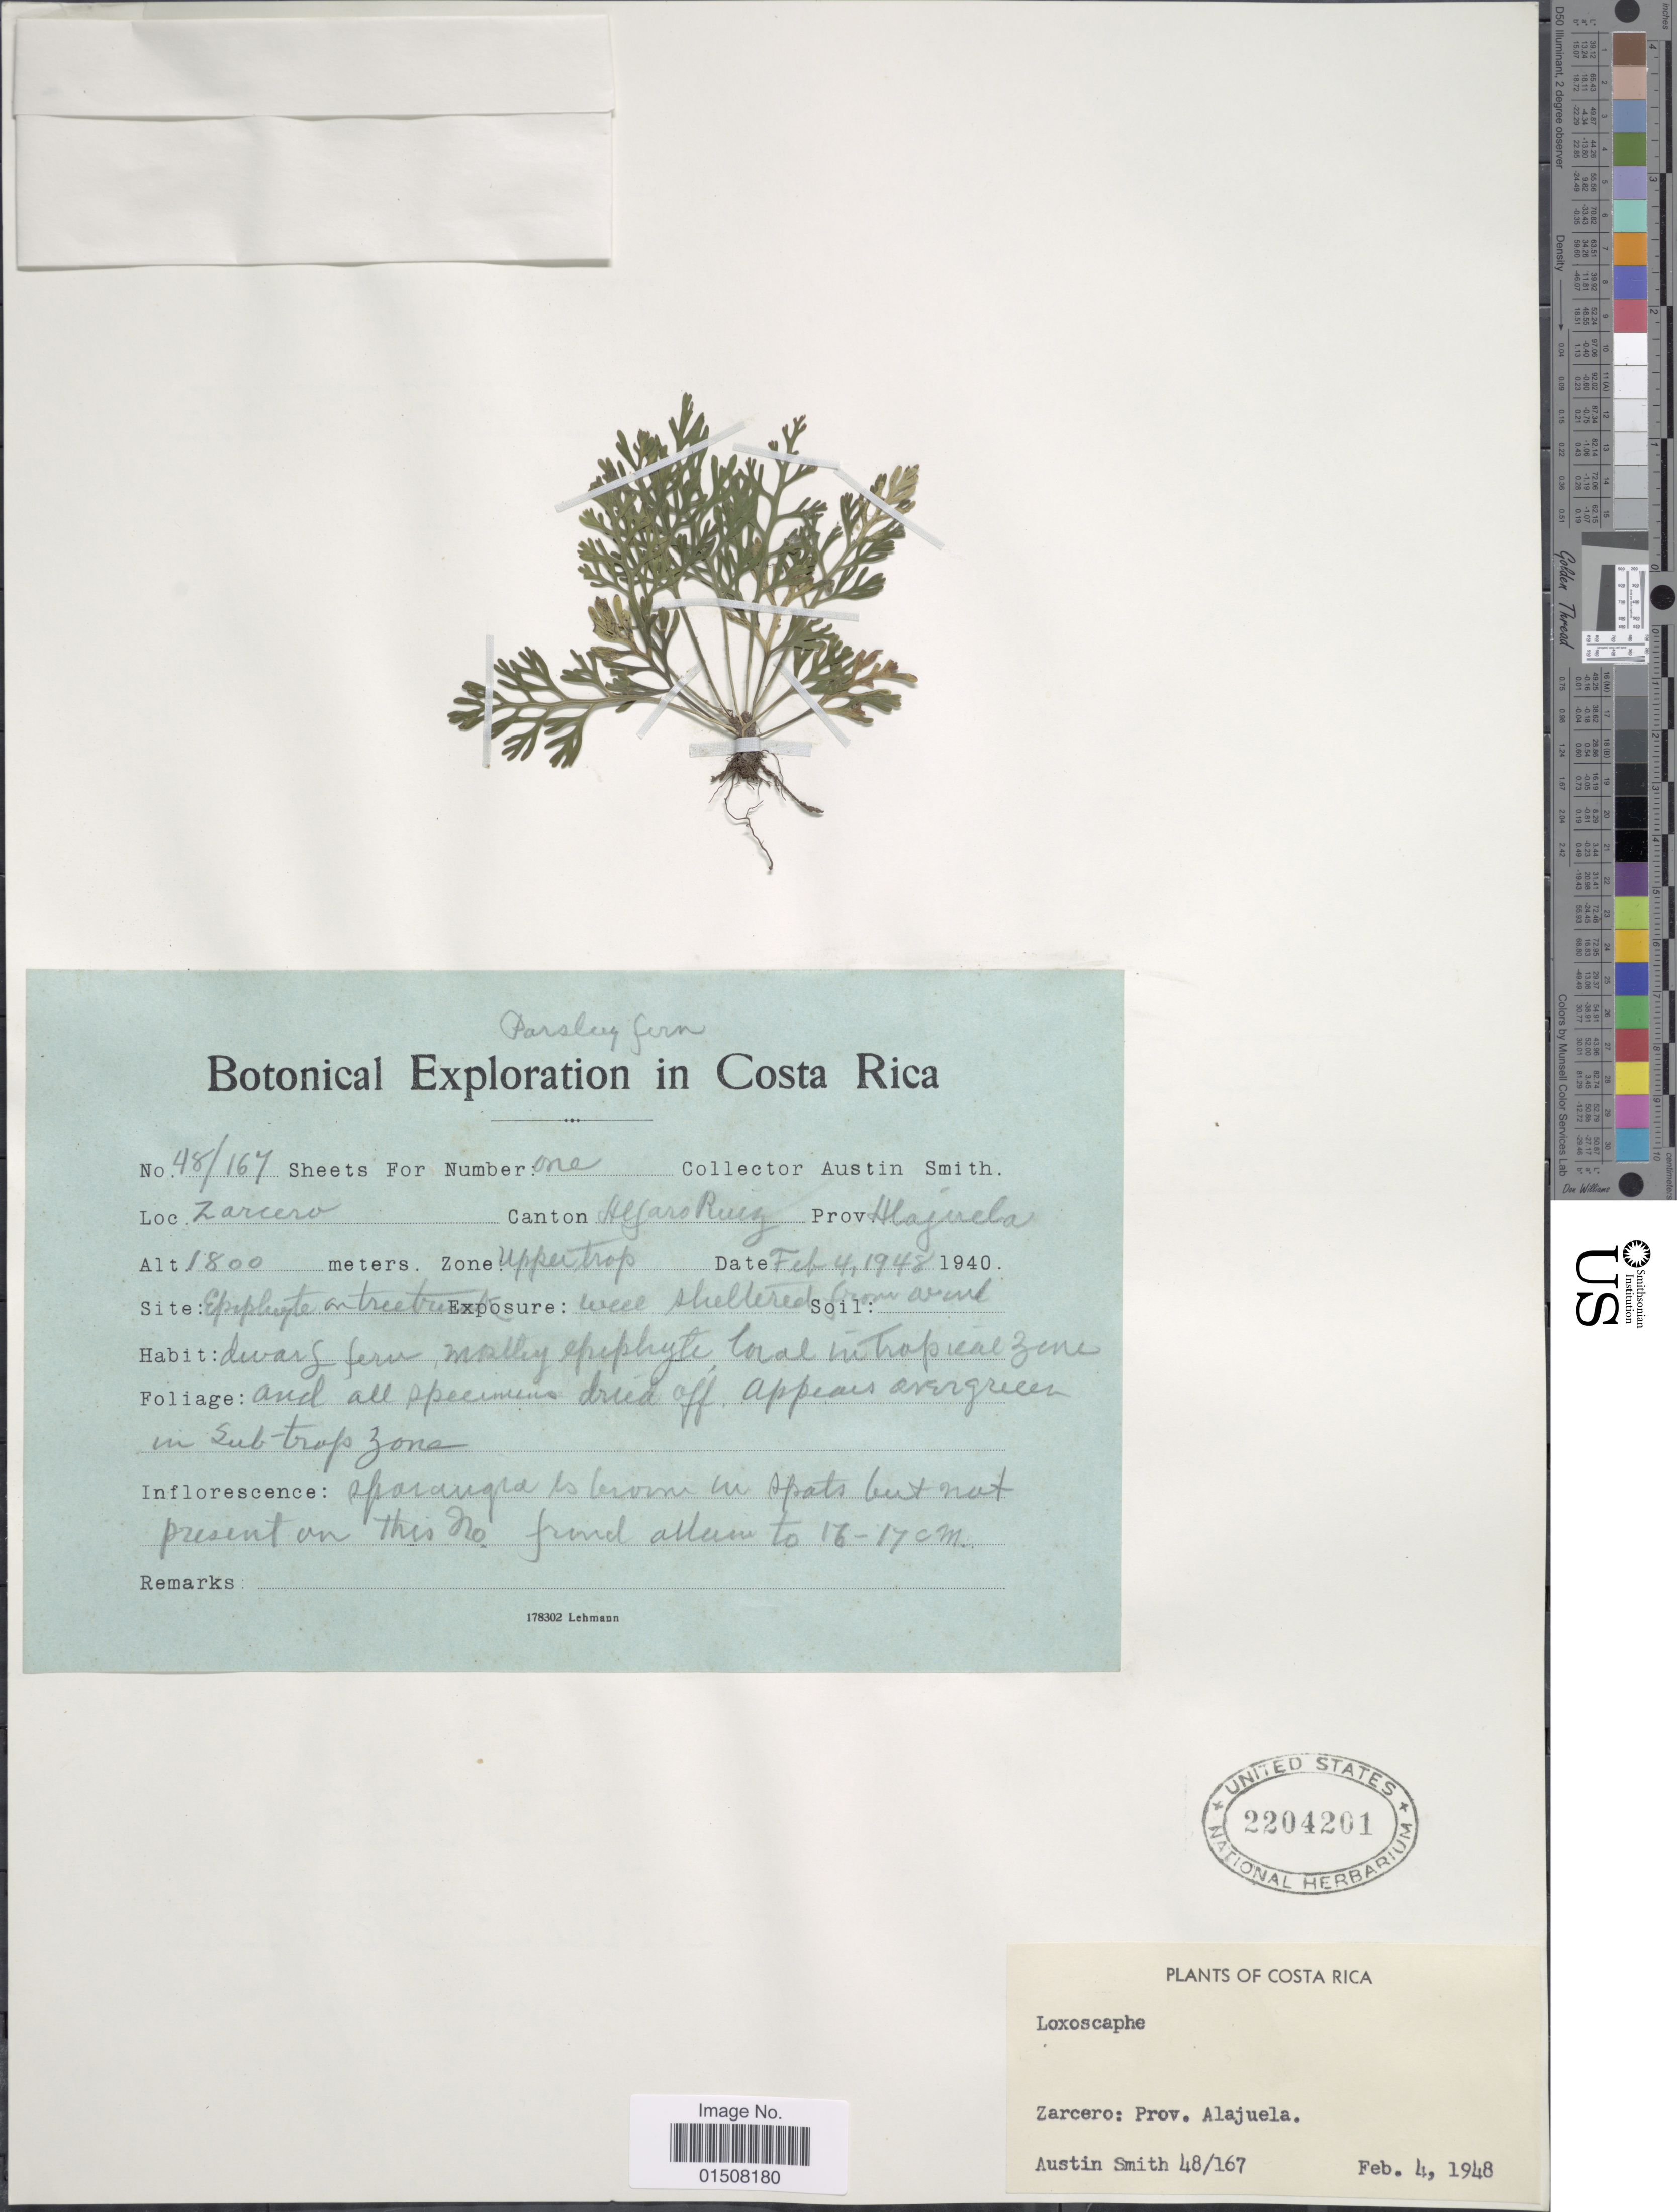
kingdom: Plantae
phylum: Tracheophyta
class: Polypodiopsida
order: Polypodiales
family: Aspleniaceae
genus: Asplenium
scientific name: Asplenium theciferum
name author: (Kunth) Mett.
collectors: Aust P. Smith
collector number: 48/167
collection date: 1948-02-04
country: Costa Rica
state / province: Alajuela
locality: Zarcero, HejaroRuis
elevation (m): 1800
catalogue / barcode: US 2204201